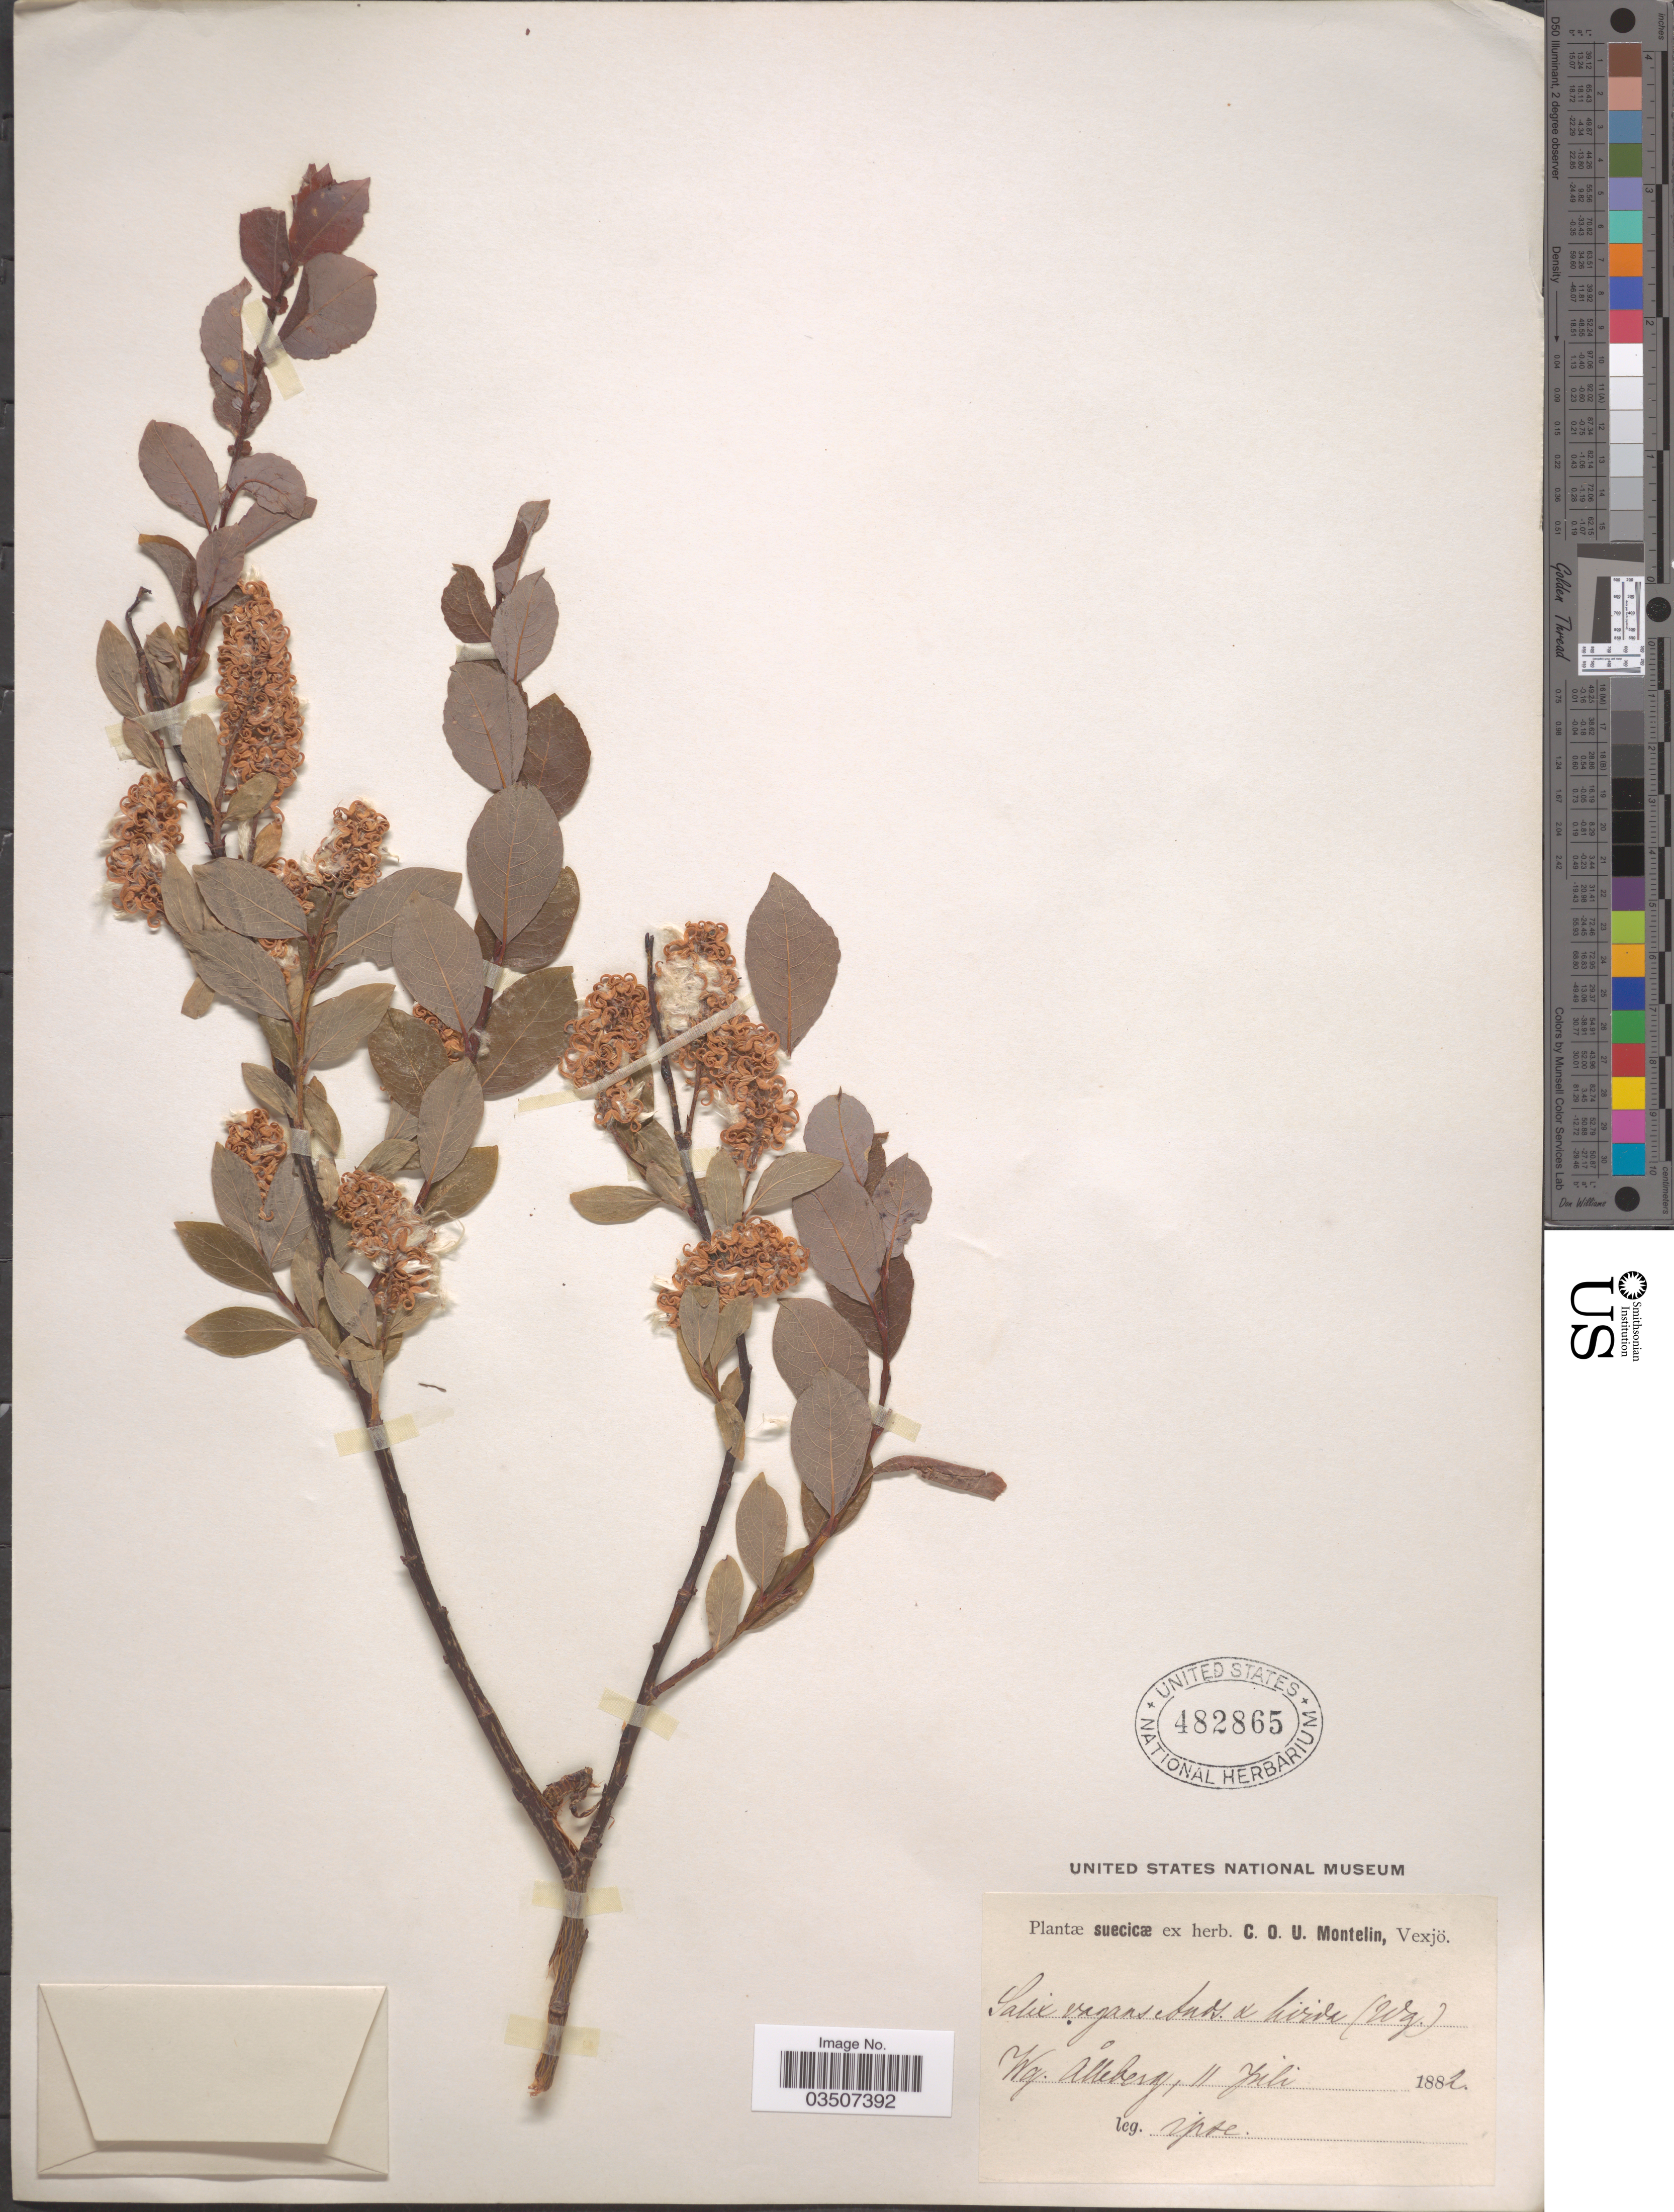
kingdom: Plantae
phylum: Tracheophyta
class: Magnoliopsida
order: Malpighiales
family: Salicaceae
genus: Salix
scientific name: Salix vagans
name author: Hook. f. ex Andersson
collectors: C. Montelin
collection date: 1882-07-11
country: Sweden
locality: Suecicæ, Vexjö. Wg. Ålleberg.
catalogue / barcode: US 482865